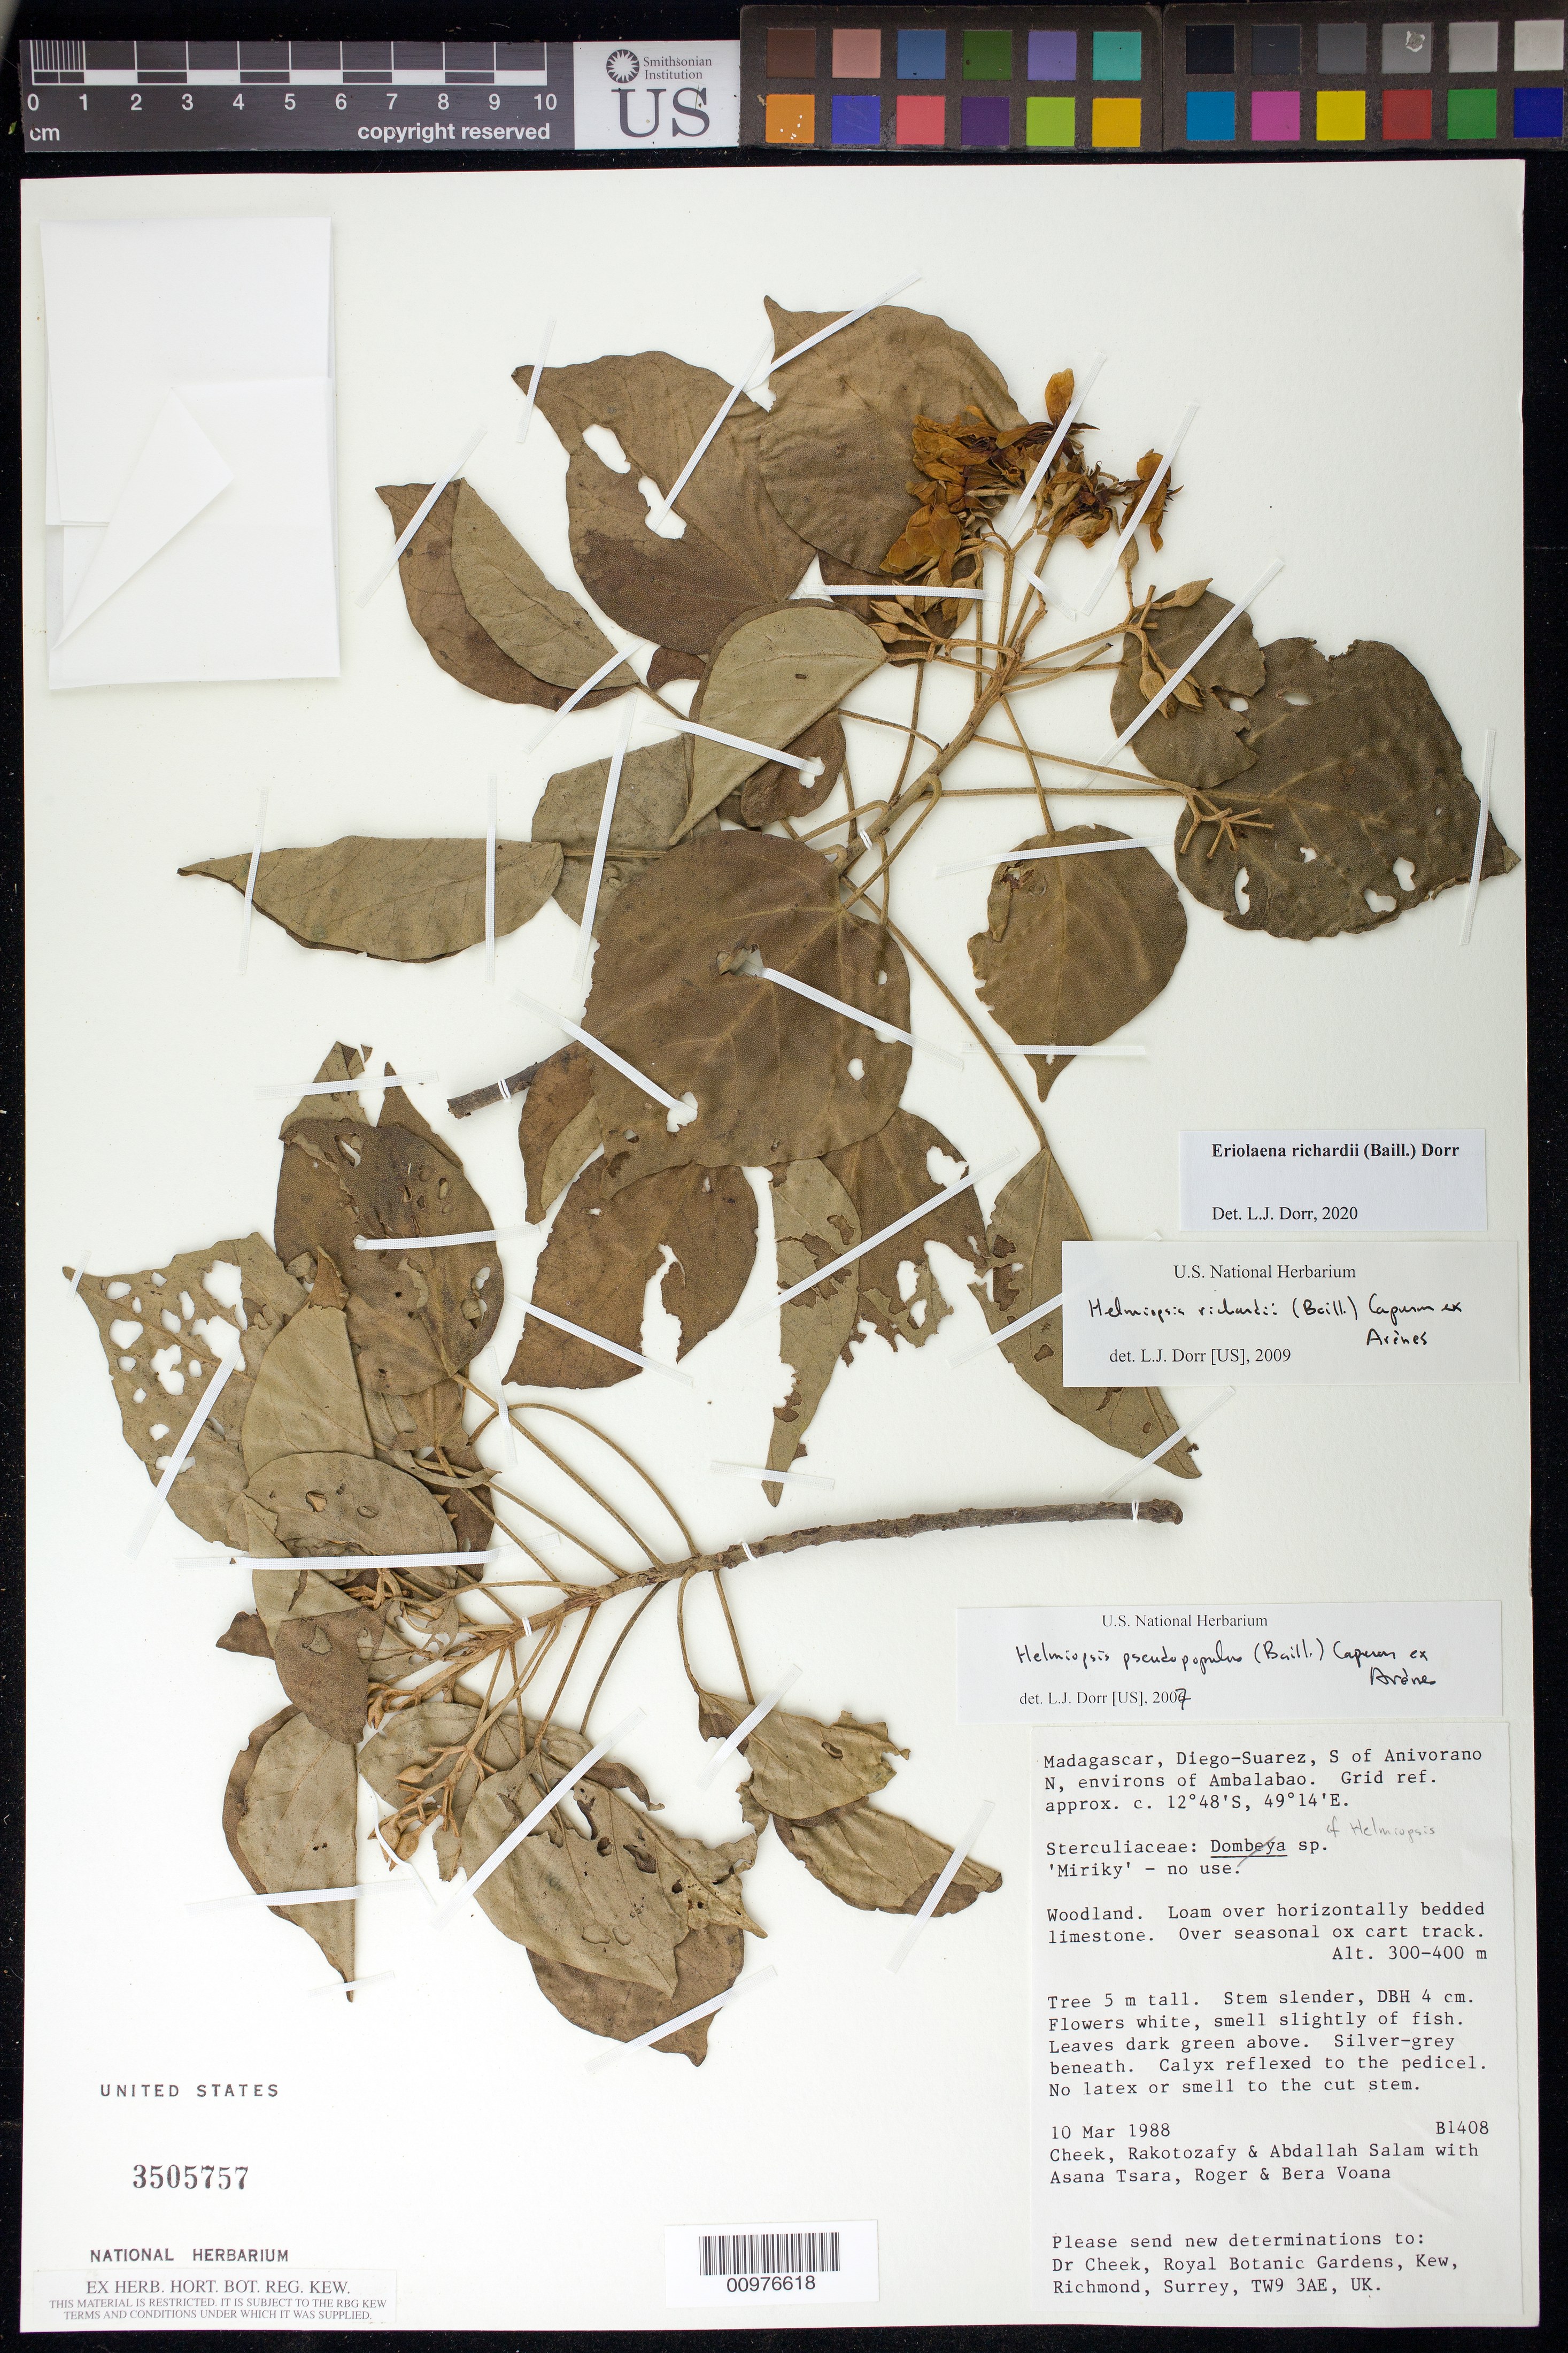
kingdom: Plantae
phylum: Tracheophyta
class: Magnoliopsida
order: Malvales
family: Malvaceae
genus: Eriolaena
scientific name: Eriolaena richardii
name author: (Baill.) Dorr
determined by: Dorr, L. J., (BOT), Smithsonian Institution - National Museum of Natural History (UNITED STATES)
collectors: M. Cheek & et al.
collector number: B1408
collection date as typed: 10 Mar 1988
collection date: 1988-03-10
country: Madagascar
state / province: Diana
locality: Province de Diego-Suarez, S of Anivorano N, environs of Ambalabao.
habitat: Woodland. Loam over orizontally bedded limestone.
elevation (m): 300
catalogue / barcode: US 3505757